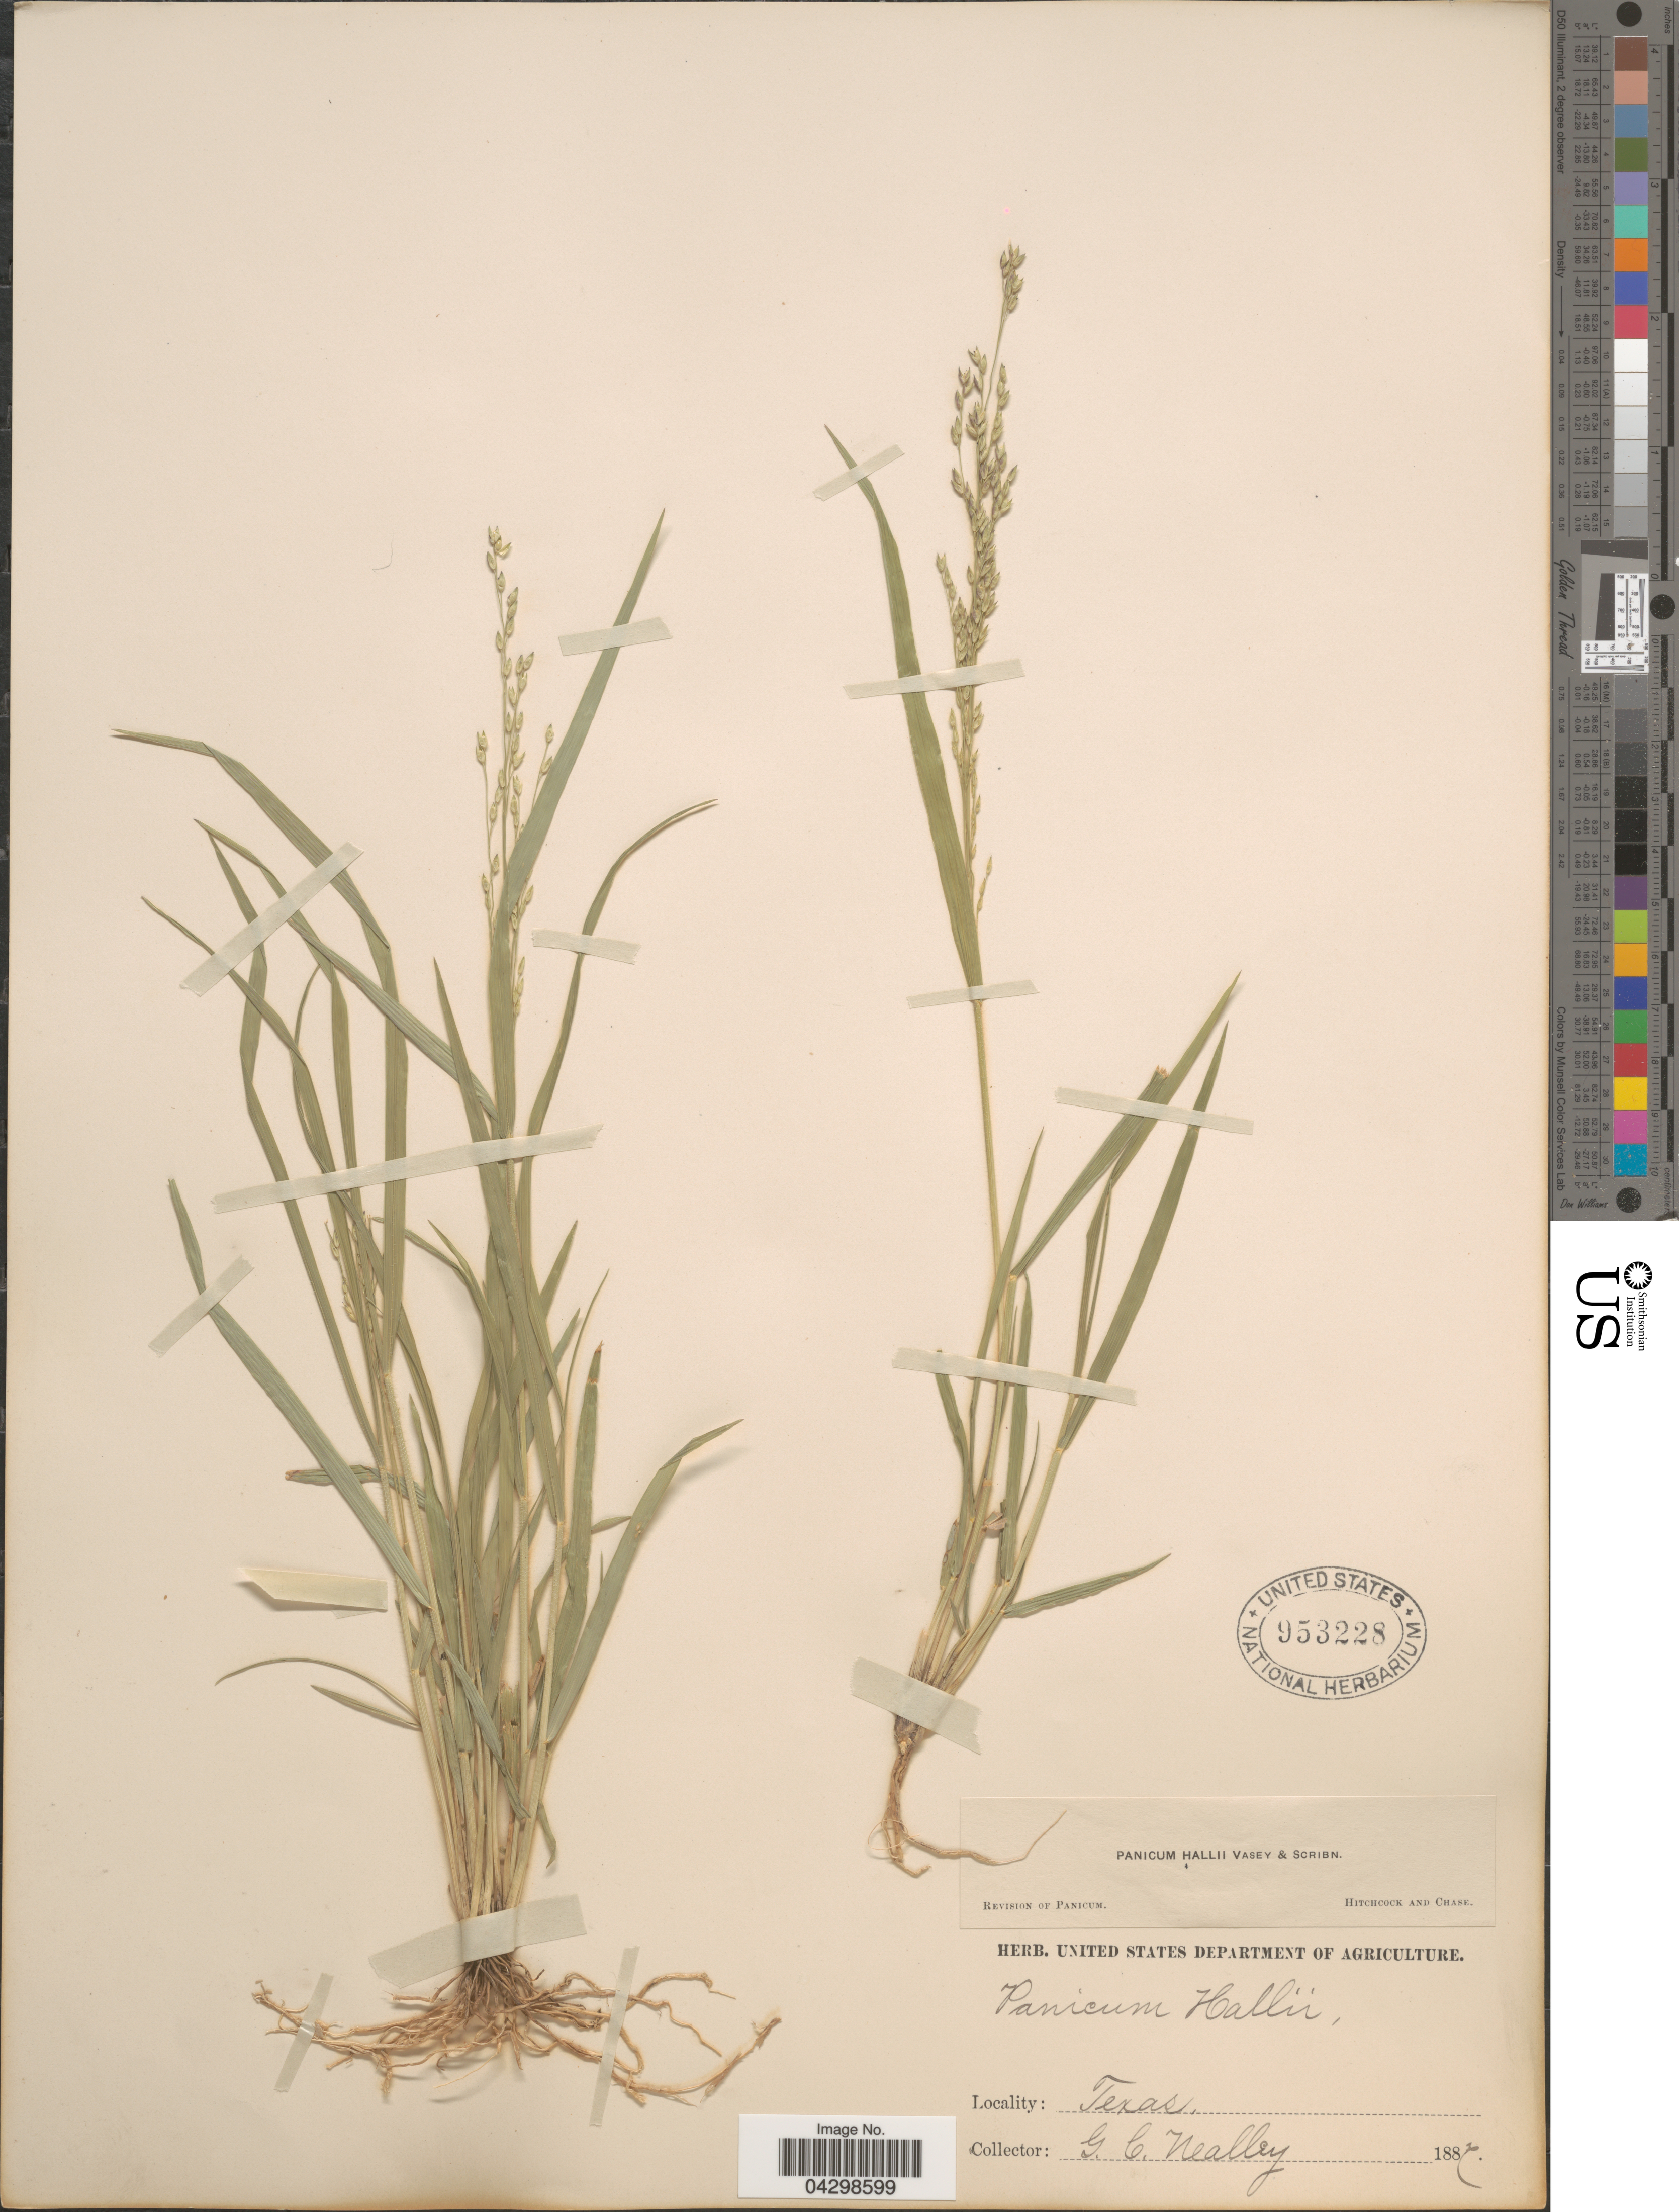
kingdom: Plantae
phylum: Tracheophyta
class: Liliopsida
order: Poales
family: Poaceae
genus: Panicum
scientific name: Panicum hallii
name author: Vasey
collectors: G. C. Nealley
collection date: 1887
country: United States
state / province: Texas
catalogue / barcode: US 953228